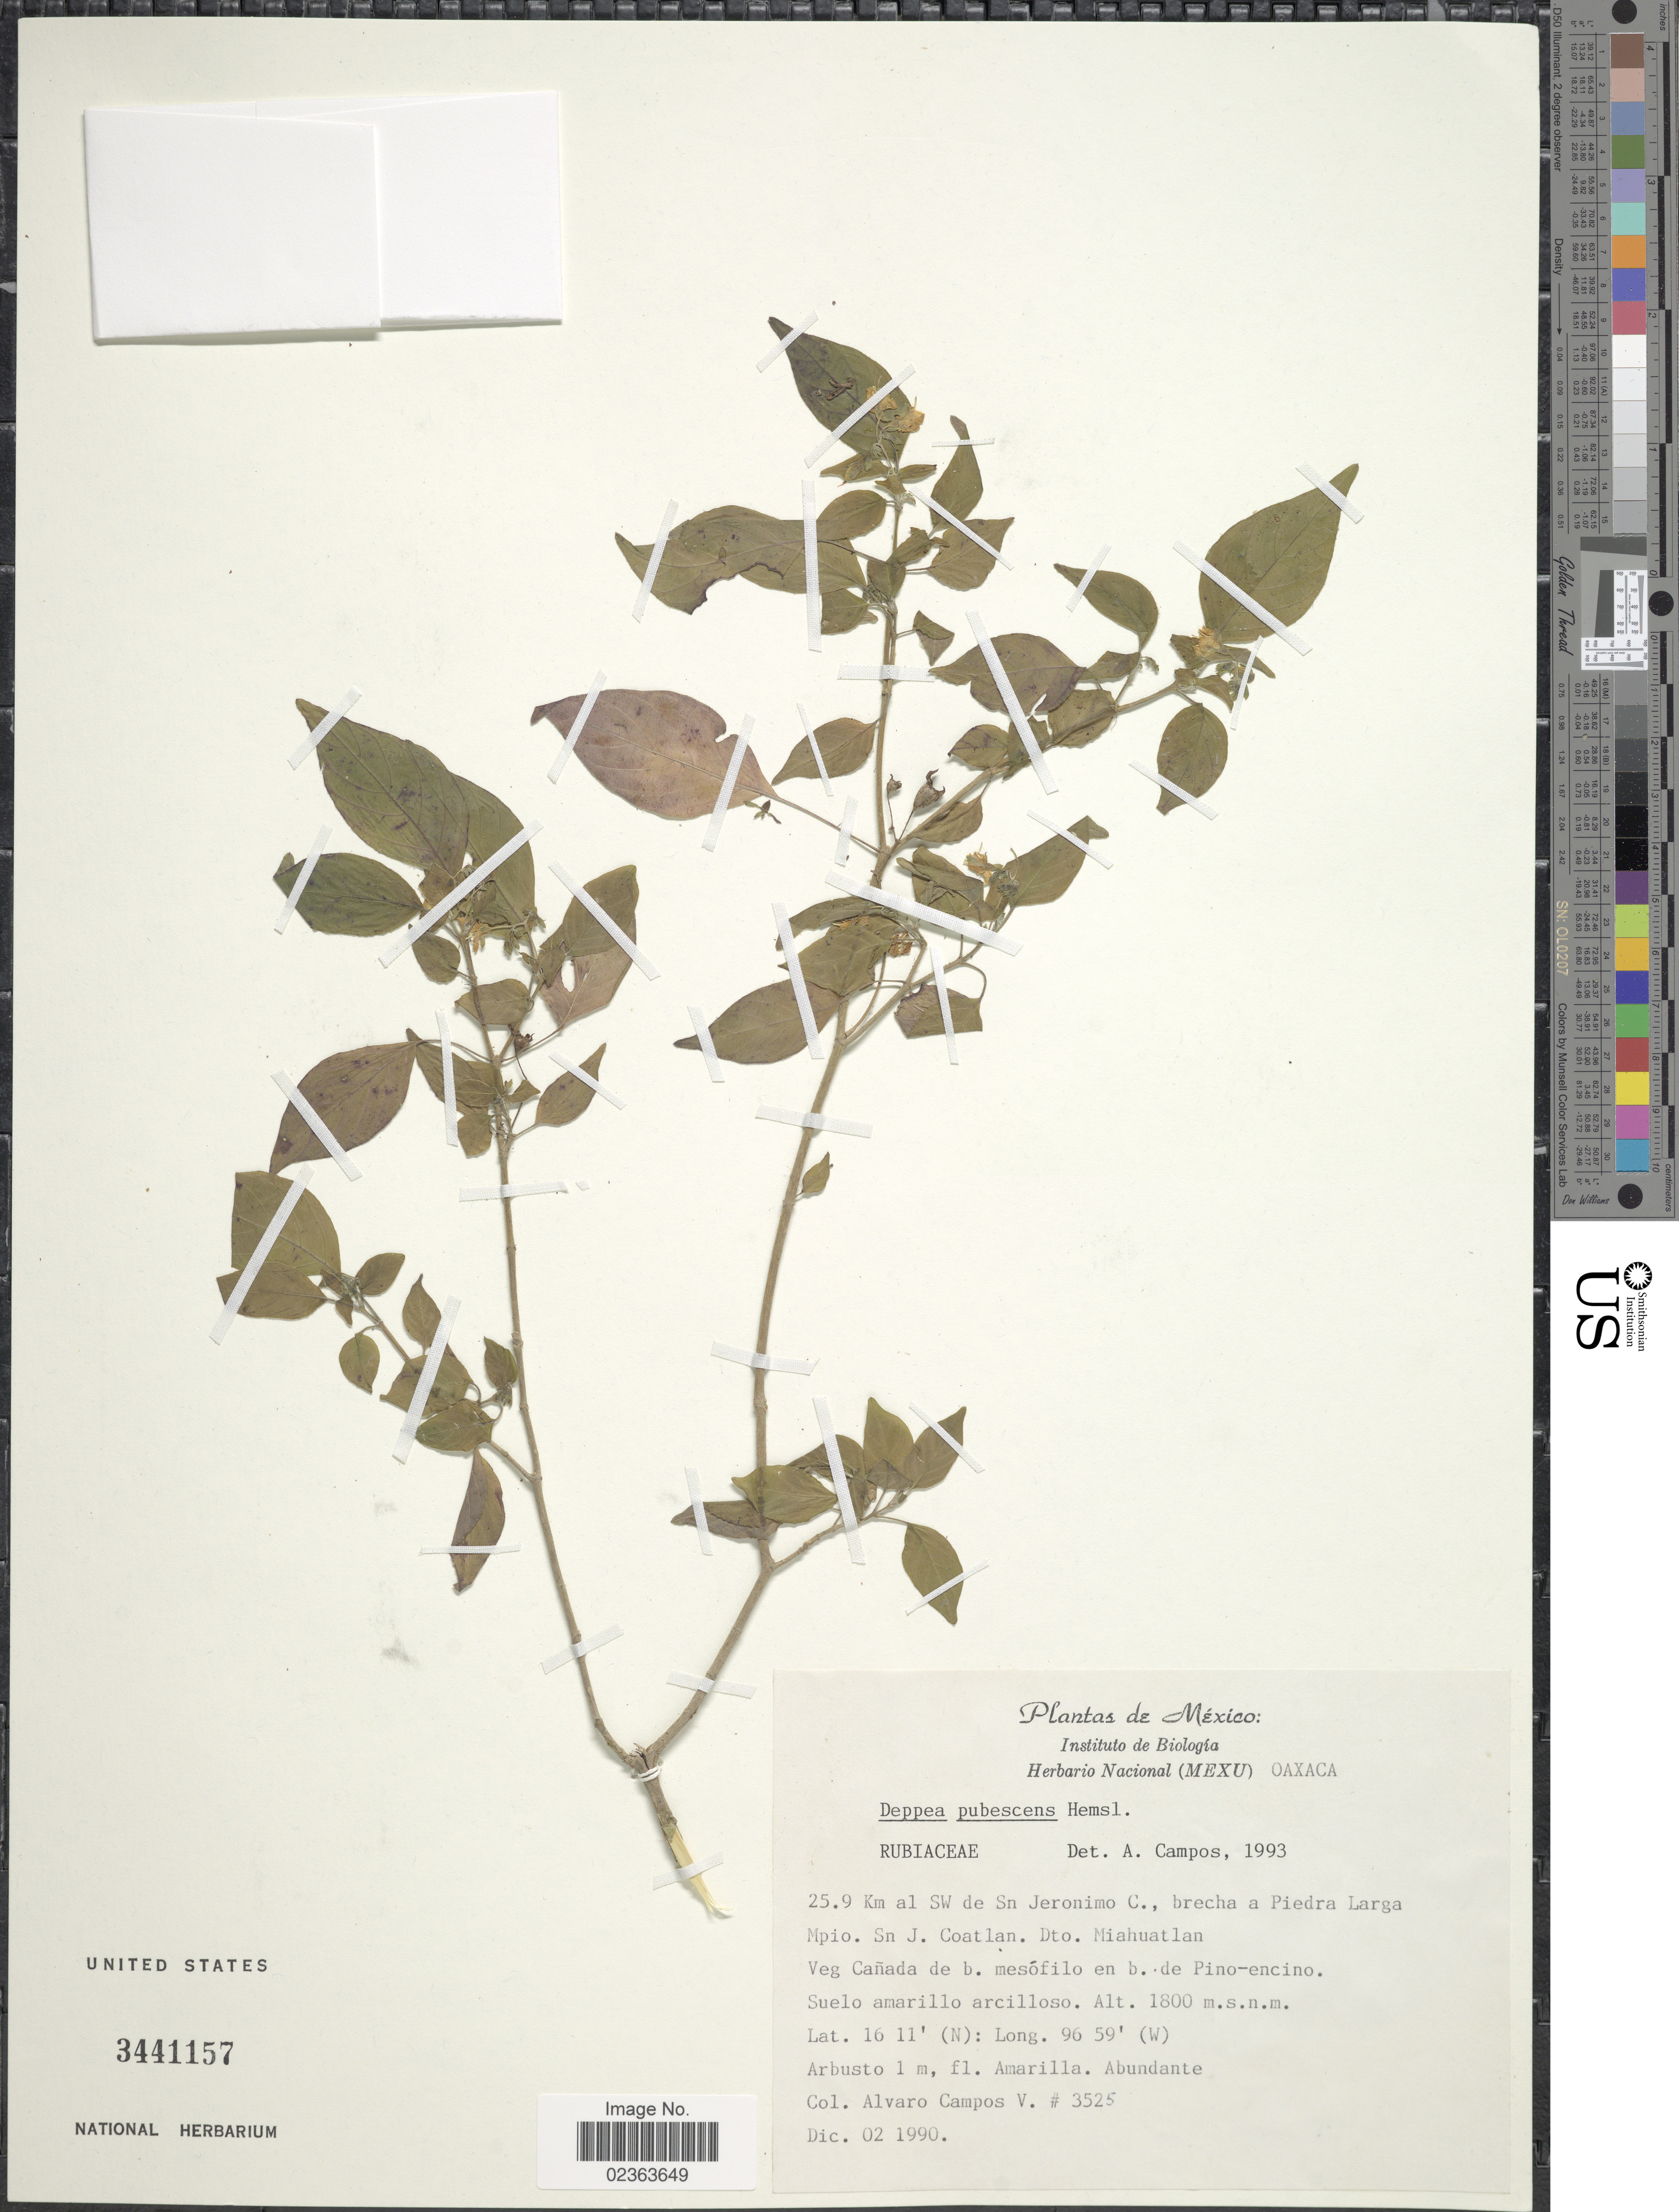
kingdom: Plantae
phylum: Tracheophyta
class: Magnoliopsida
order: Gentianales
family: Rubiaceae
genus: Deppea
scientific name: Deppea pubescens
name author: Hemsl.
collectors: A. Campos V.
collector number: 3525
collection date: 1990-12-02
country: Mexico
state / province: Oaxaca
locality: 25.9 Km al SW de Sn Jernimo C., brecha a Piedra Larga Mpio Sn. J Coatlan Dto Miahuatlan, Suelo amarillo arcilloso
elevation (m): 1800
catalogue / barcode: US 3441157